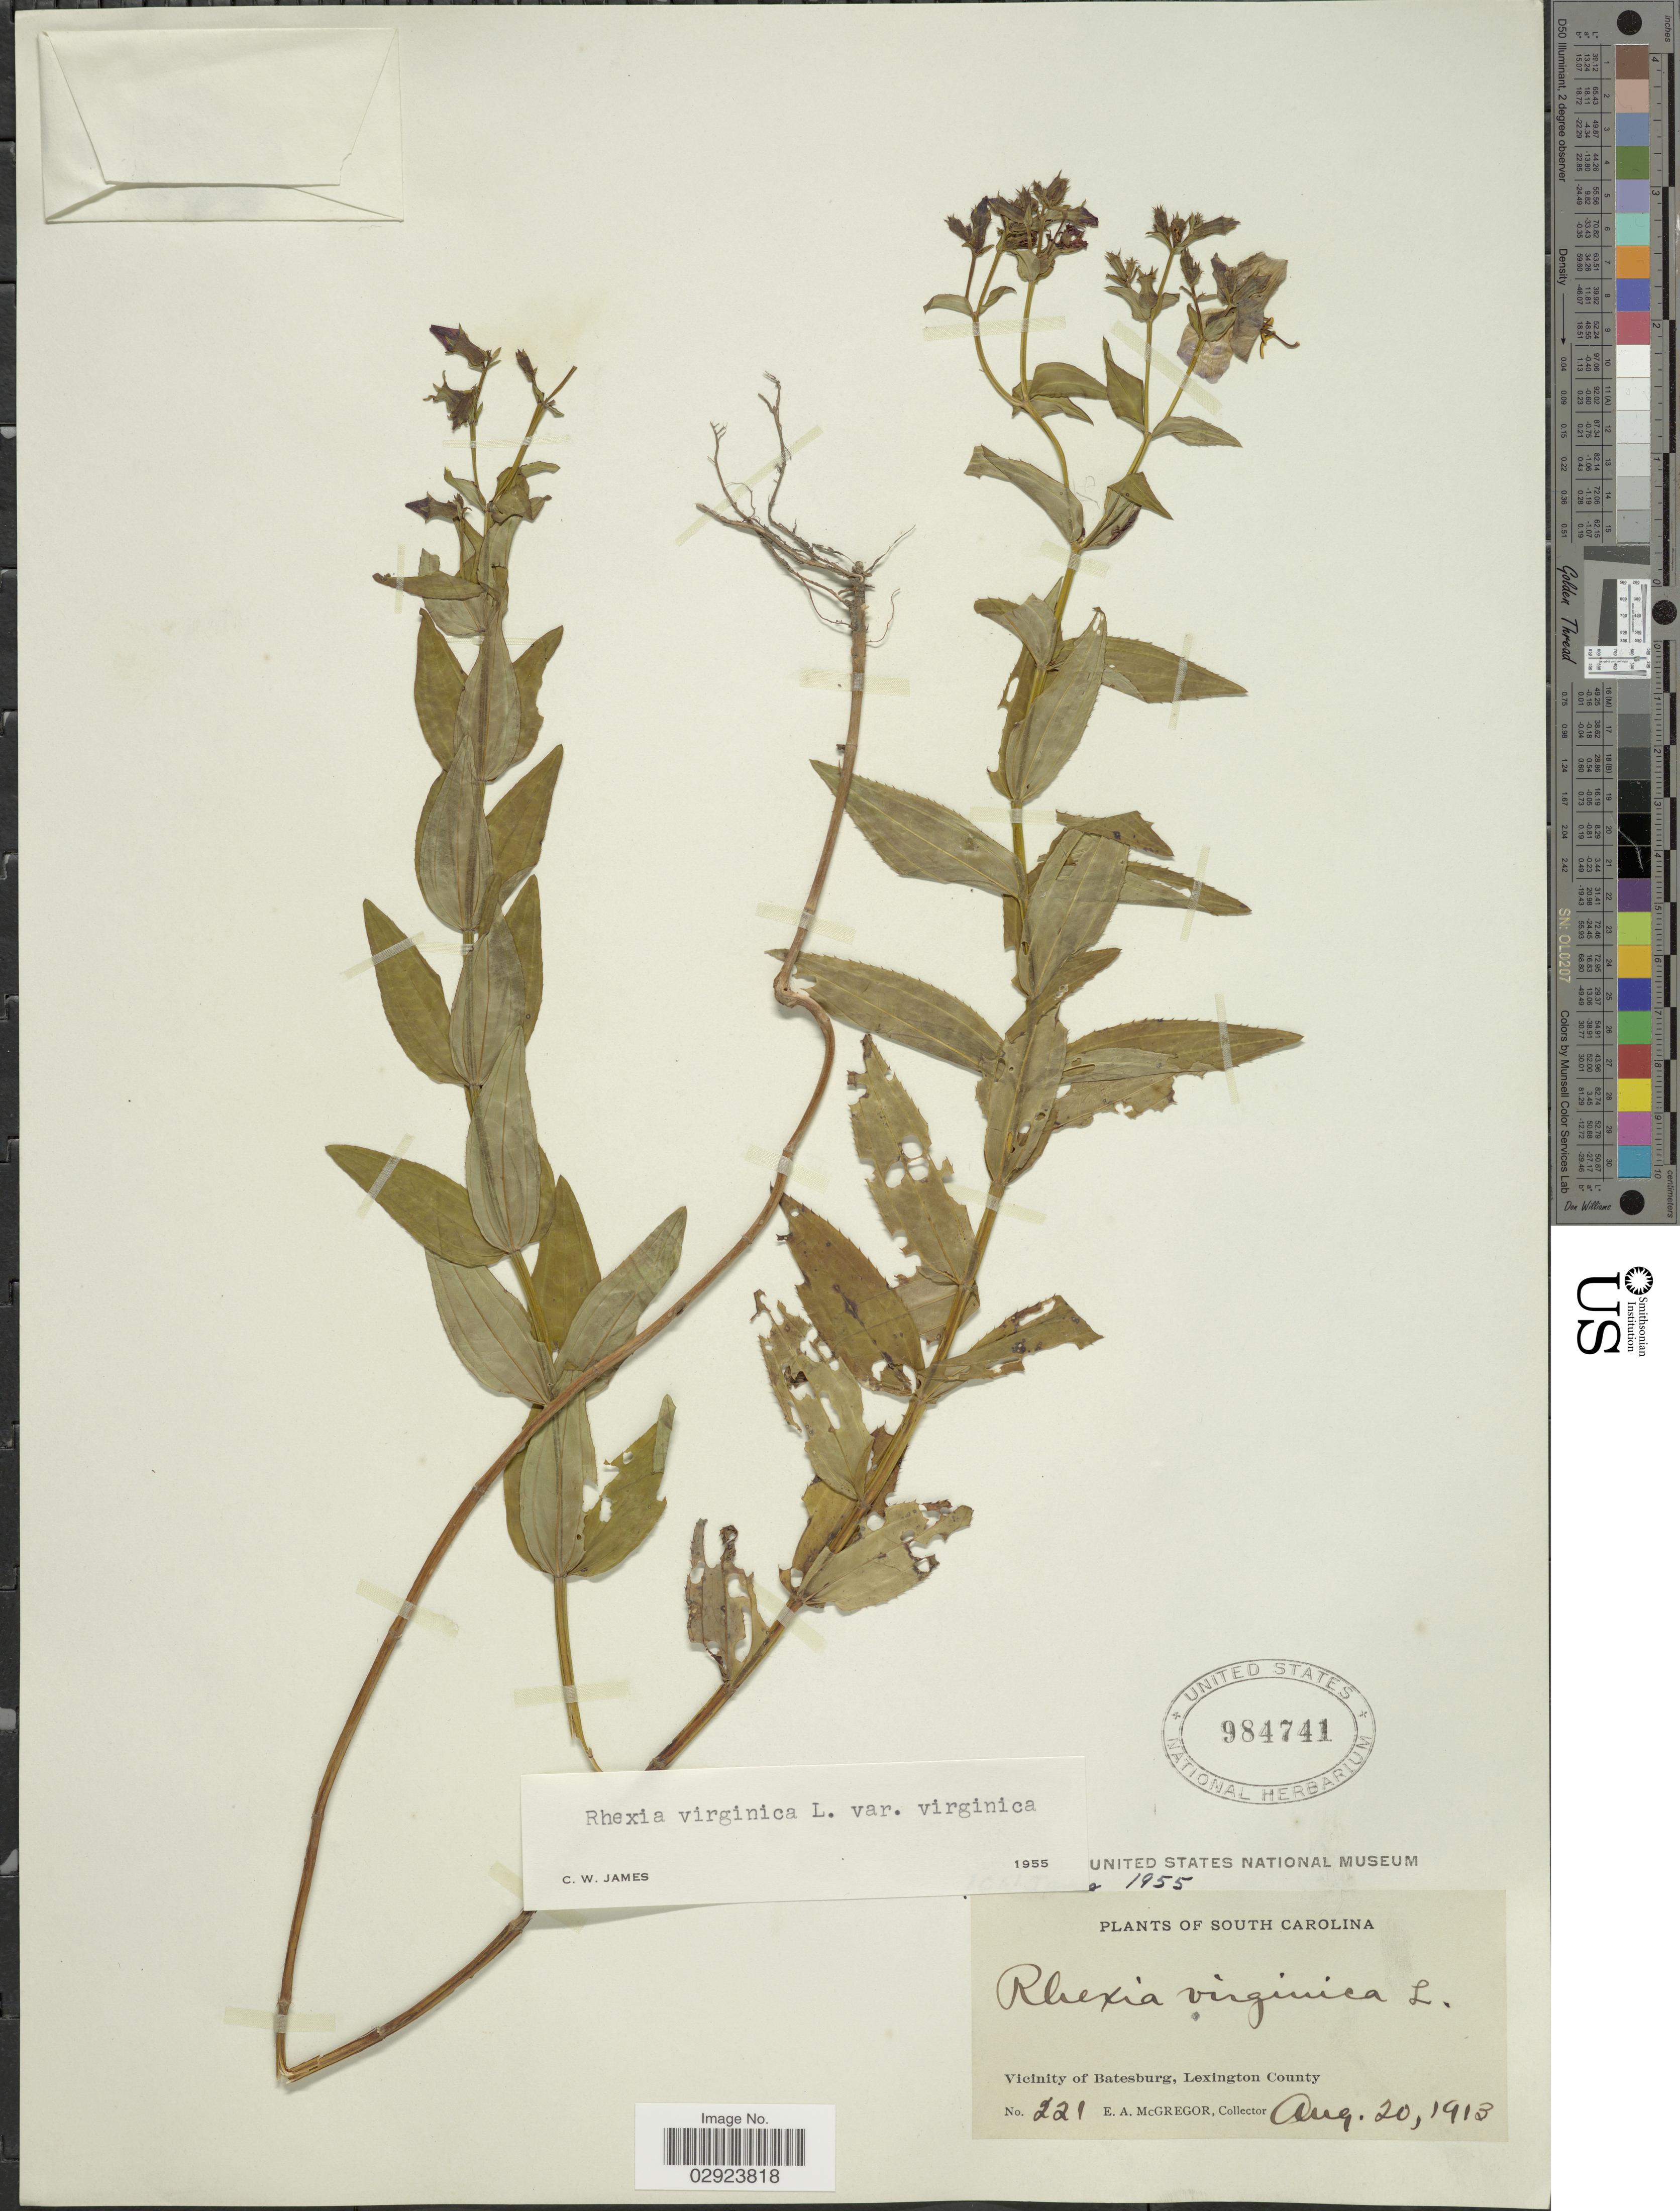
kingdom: Plantae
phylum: Tracheophyta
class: Magnoliopsida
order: Myrtales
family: Melastomataceae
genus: Rhexia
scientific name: Rhexia virginica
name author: L.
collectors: E. A. McGregor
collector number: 221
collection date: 1913-08-20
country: United States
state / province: South Carolina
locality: Vicinity of Batesburg, Lexington County.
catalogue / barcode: US 984741